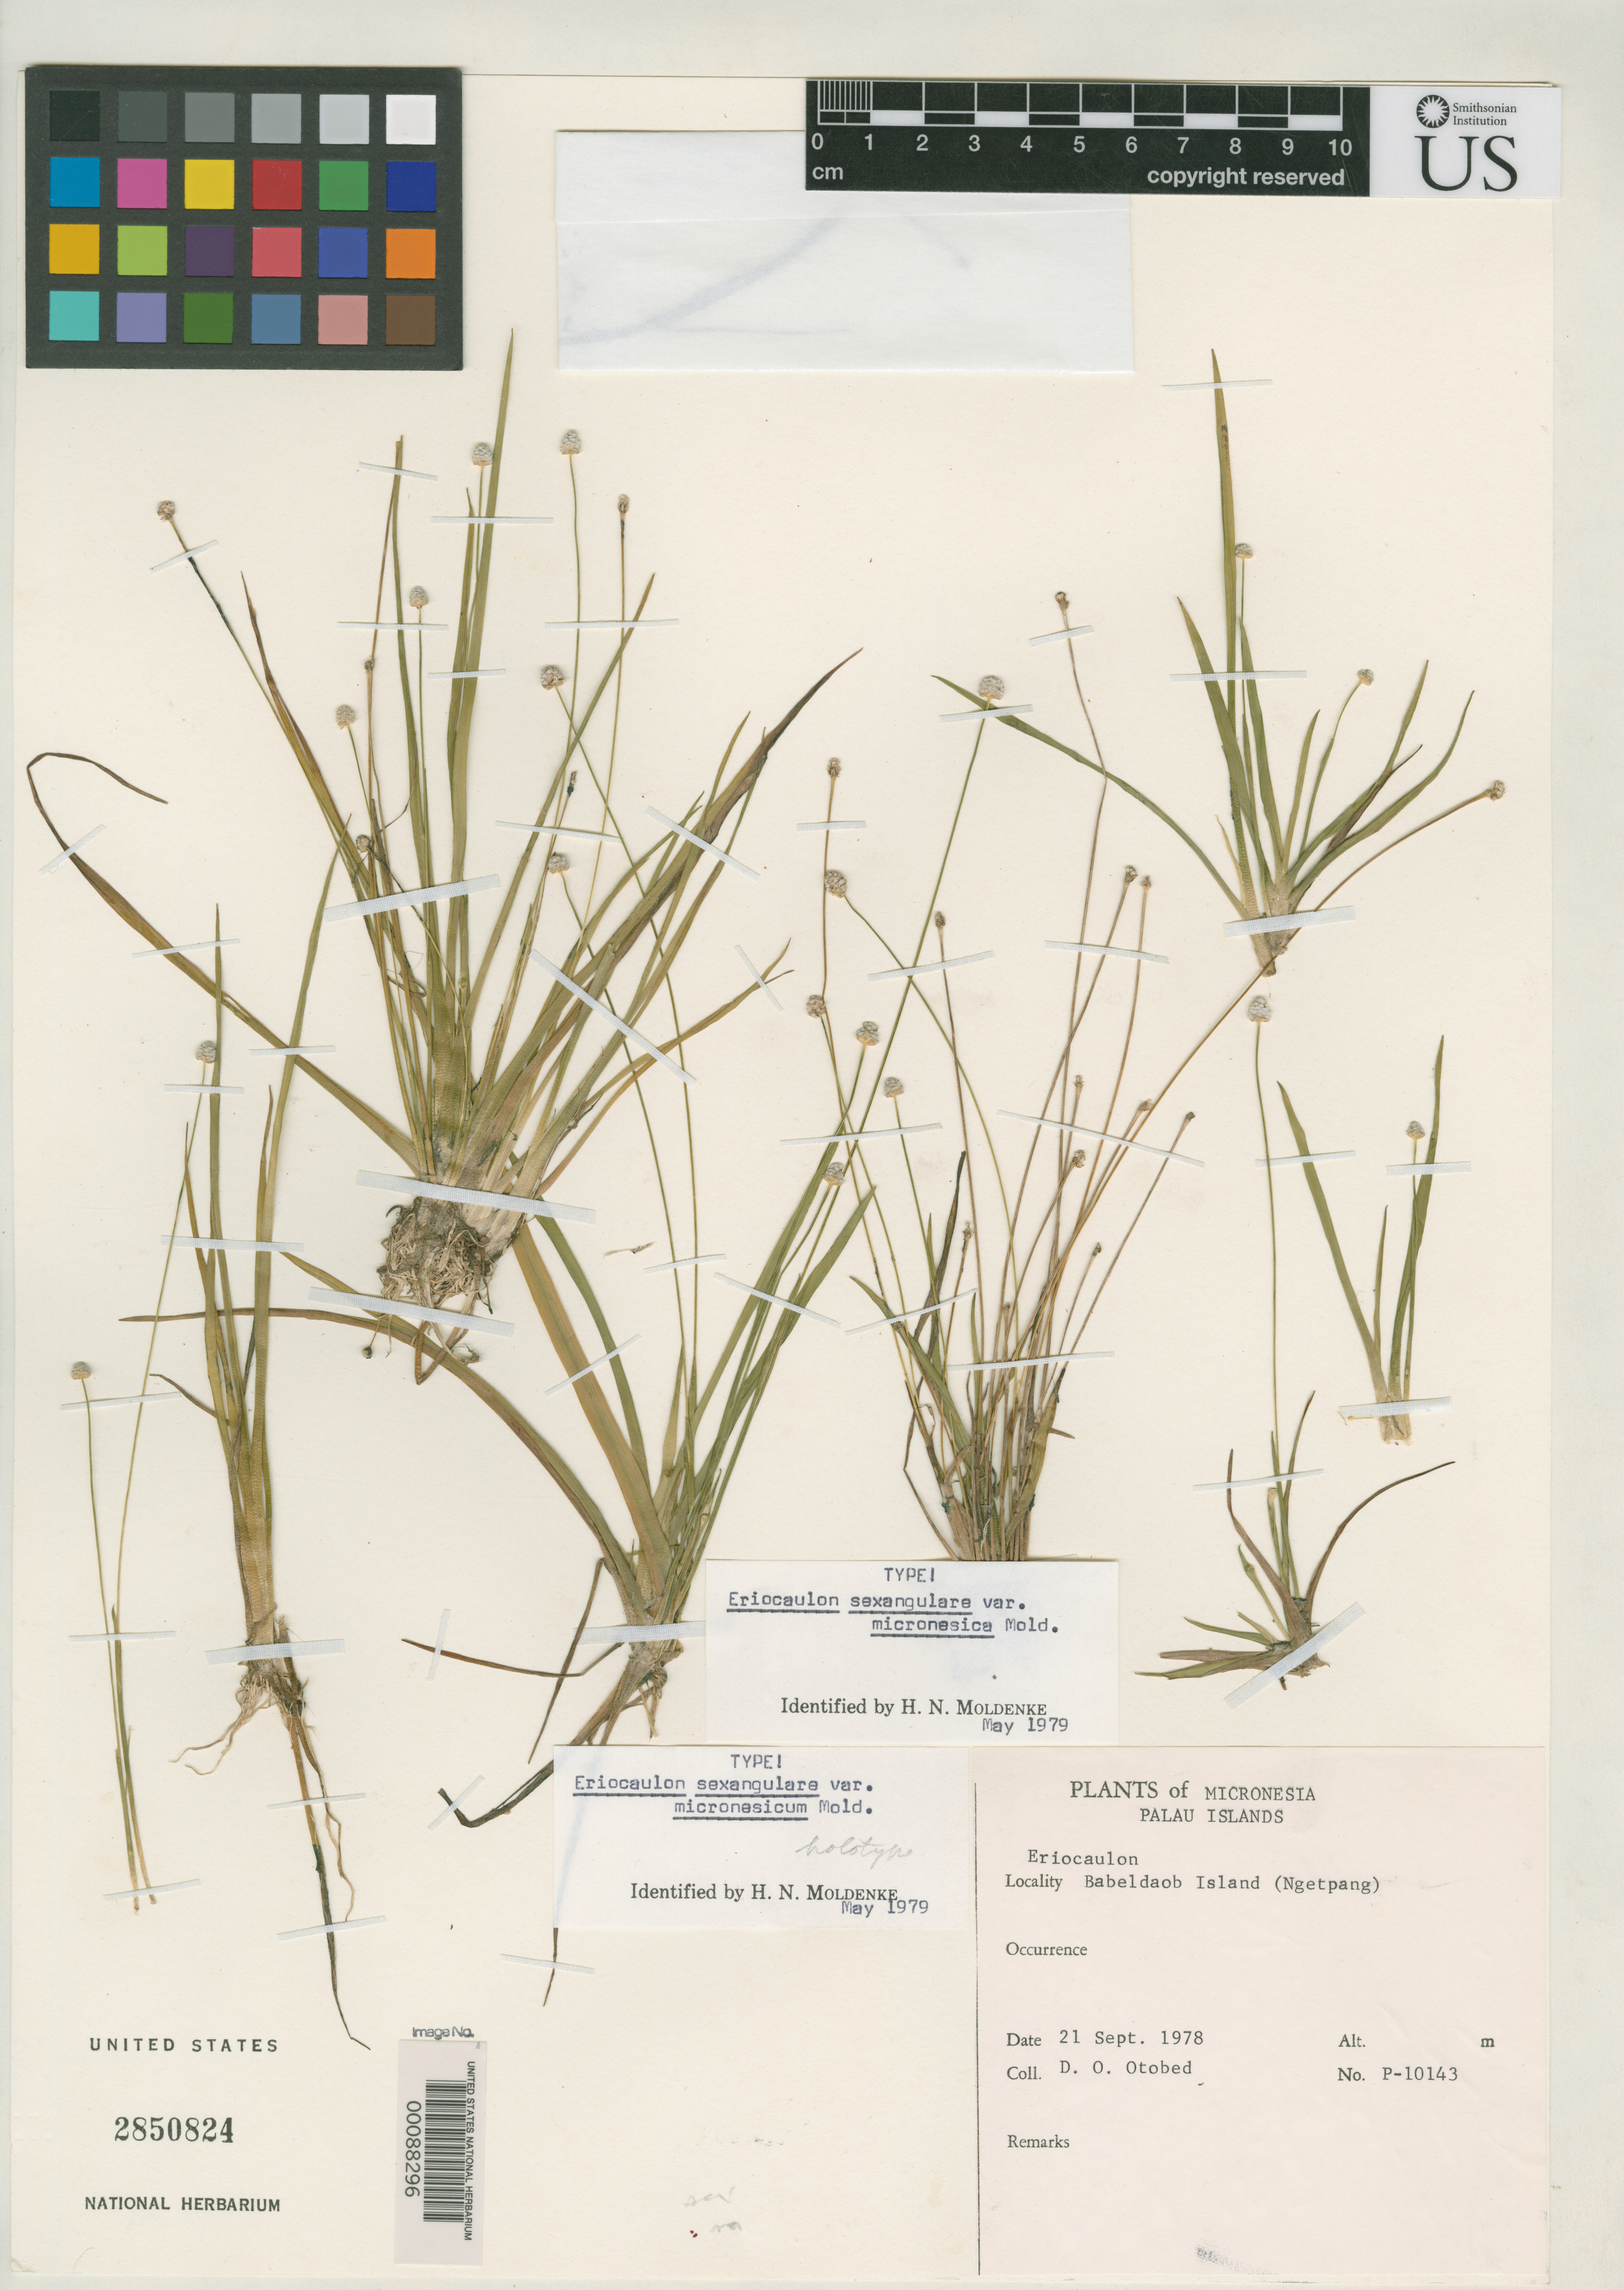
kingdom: Plantae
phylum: Tracheophyta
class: Liliopsida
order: Poales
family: Eriocaulaceae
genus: Eriocaulon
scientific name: Eriocaulon sexangulare var. micronesicum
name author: Moldenke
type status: Holotype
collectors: D. O. Otobed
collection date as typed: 21 Sep 1978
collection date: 1978-09-21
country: Palau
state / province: Ngatpang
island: Babeldaob [Babelthuap]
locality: Ngetdang.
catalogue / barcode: US 2850824